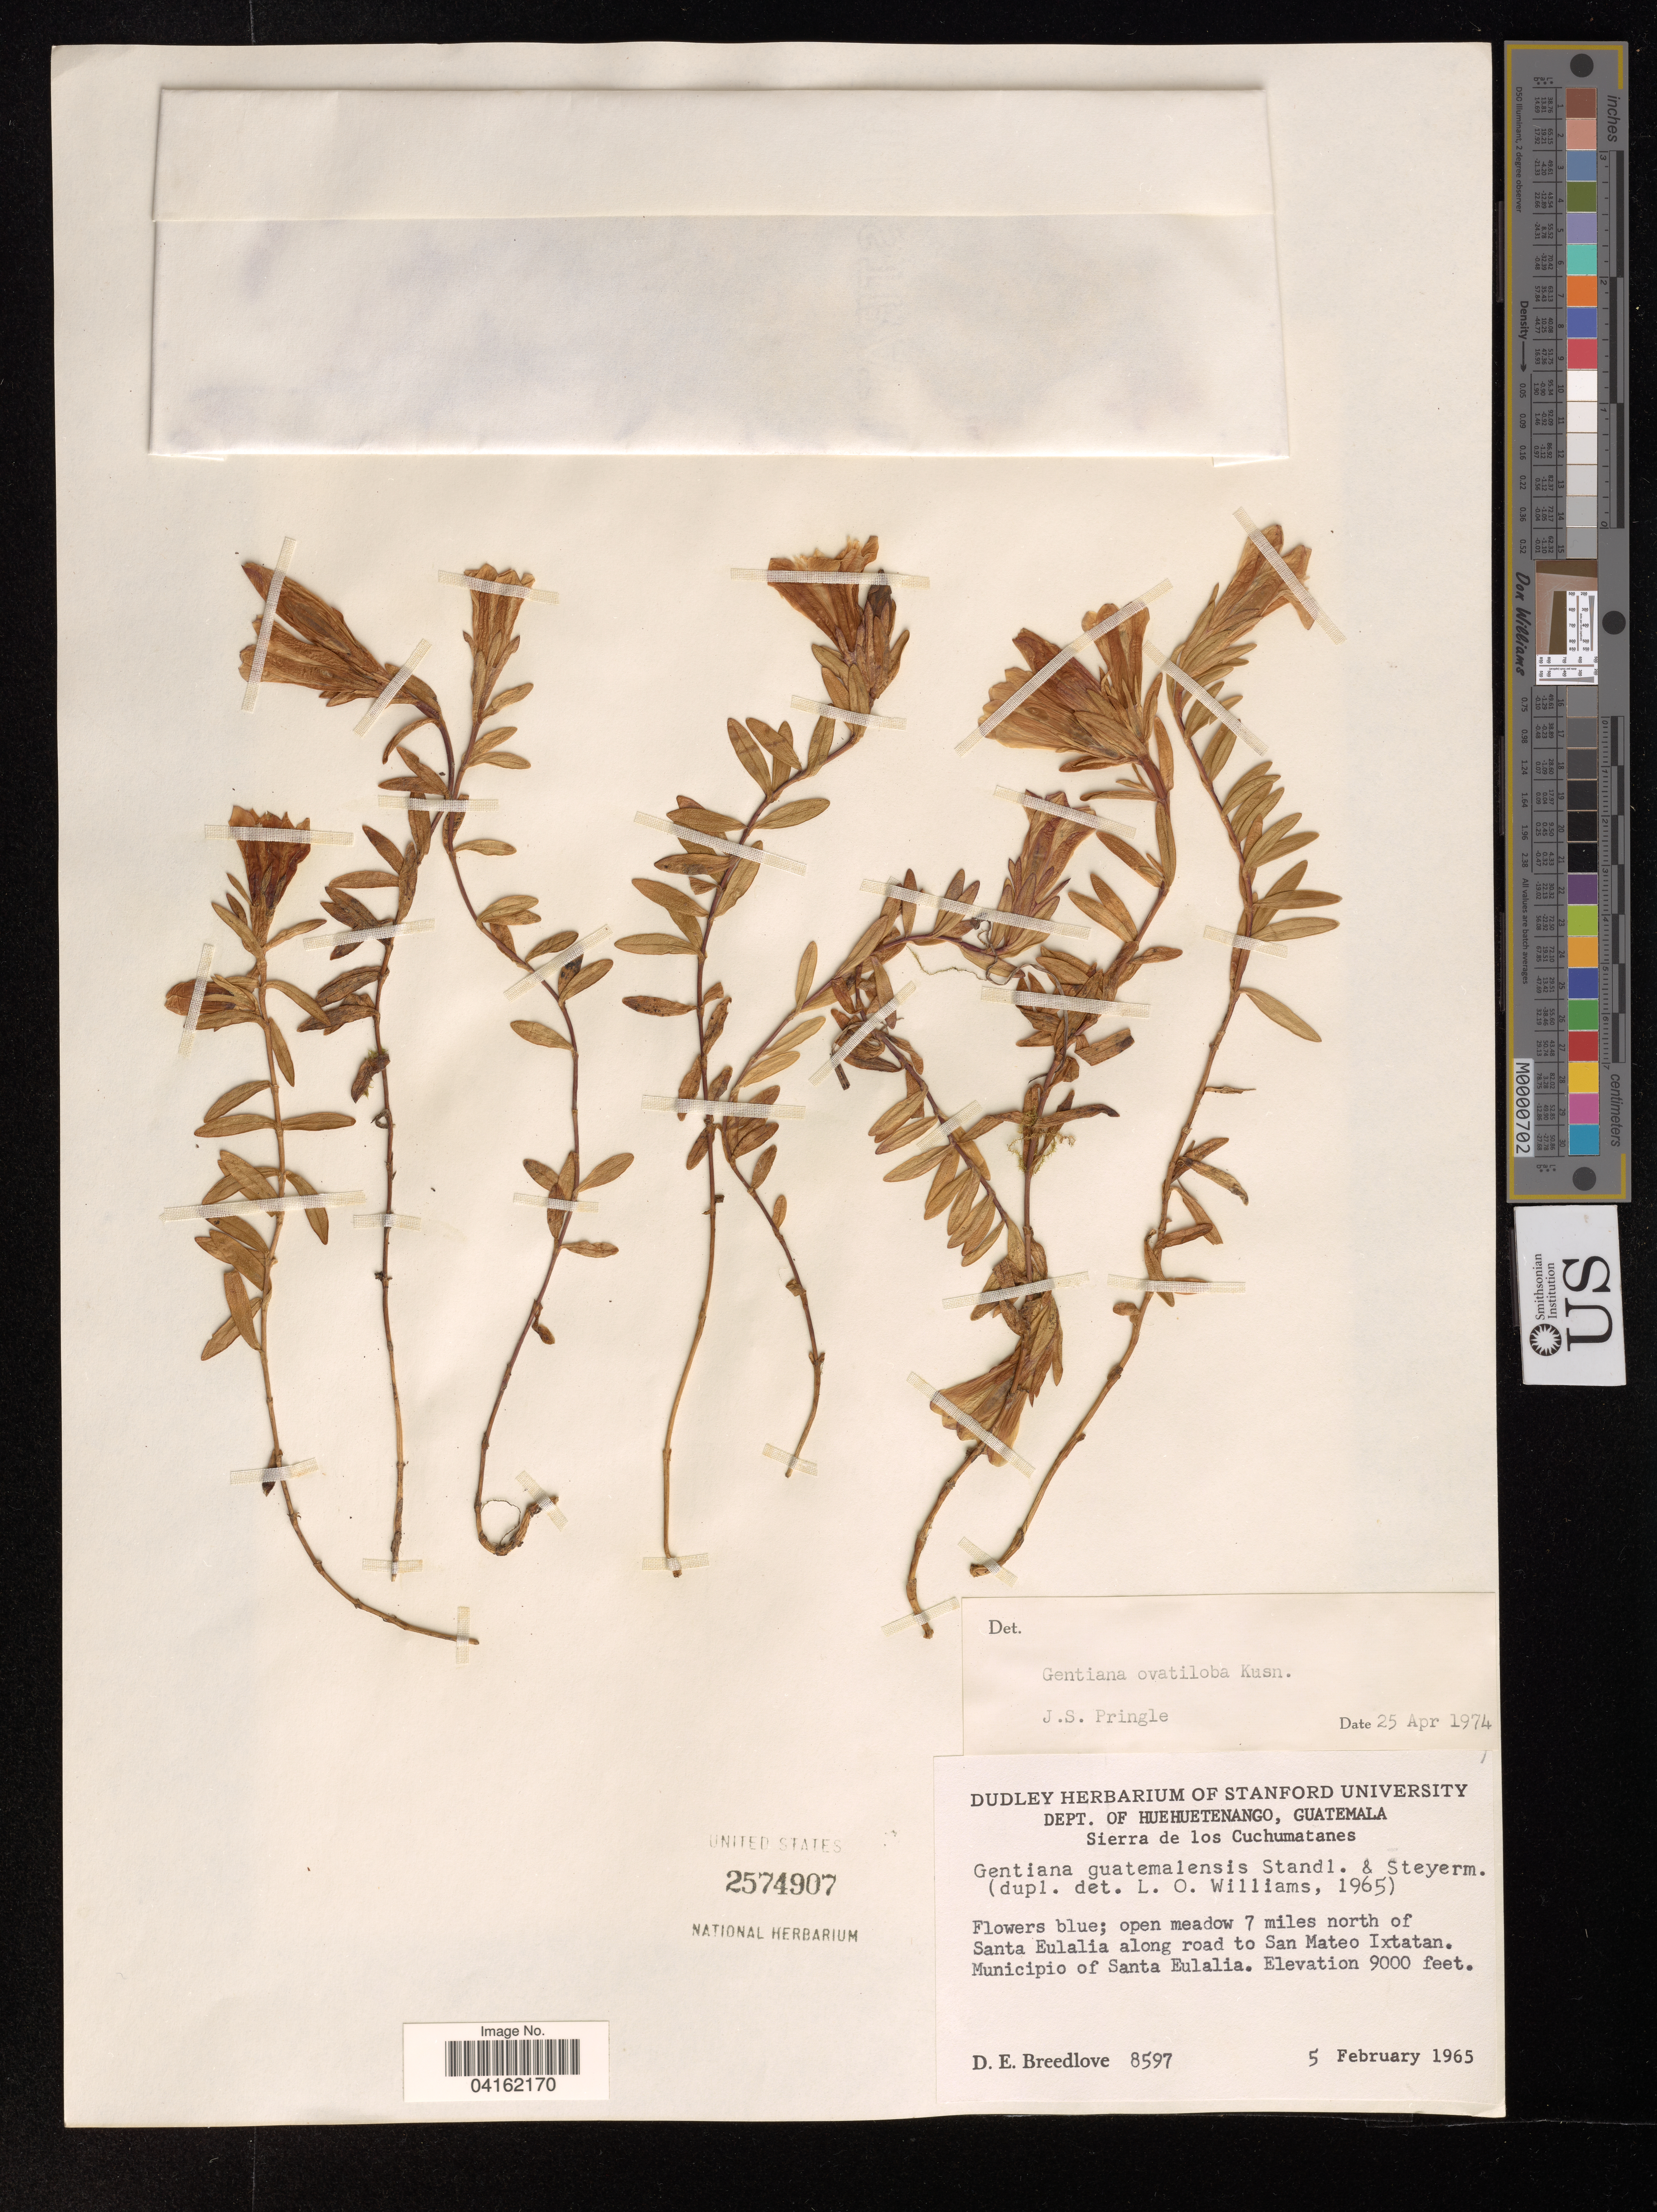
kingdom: Plantae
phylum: Tracheophyta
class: Magnoliopsida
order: Gentianales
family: Gentianaceae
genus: Gentiana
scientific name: Gentiana ovatiloba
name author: Kusn.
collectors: D. E. Breedlove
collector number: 8597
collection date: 1965-02-05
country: Guatemala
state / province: Huehuetenango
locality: Sierra de los Cuchumatanes. Open meadow 7 miles north of Santa Eulalia along road to San Mateo Ixtatan. Municipio of Santa Eulalia.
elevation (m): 2743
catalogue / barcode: US 2574907